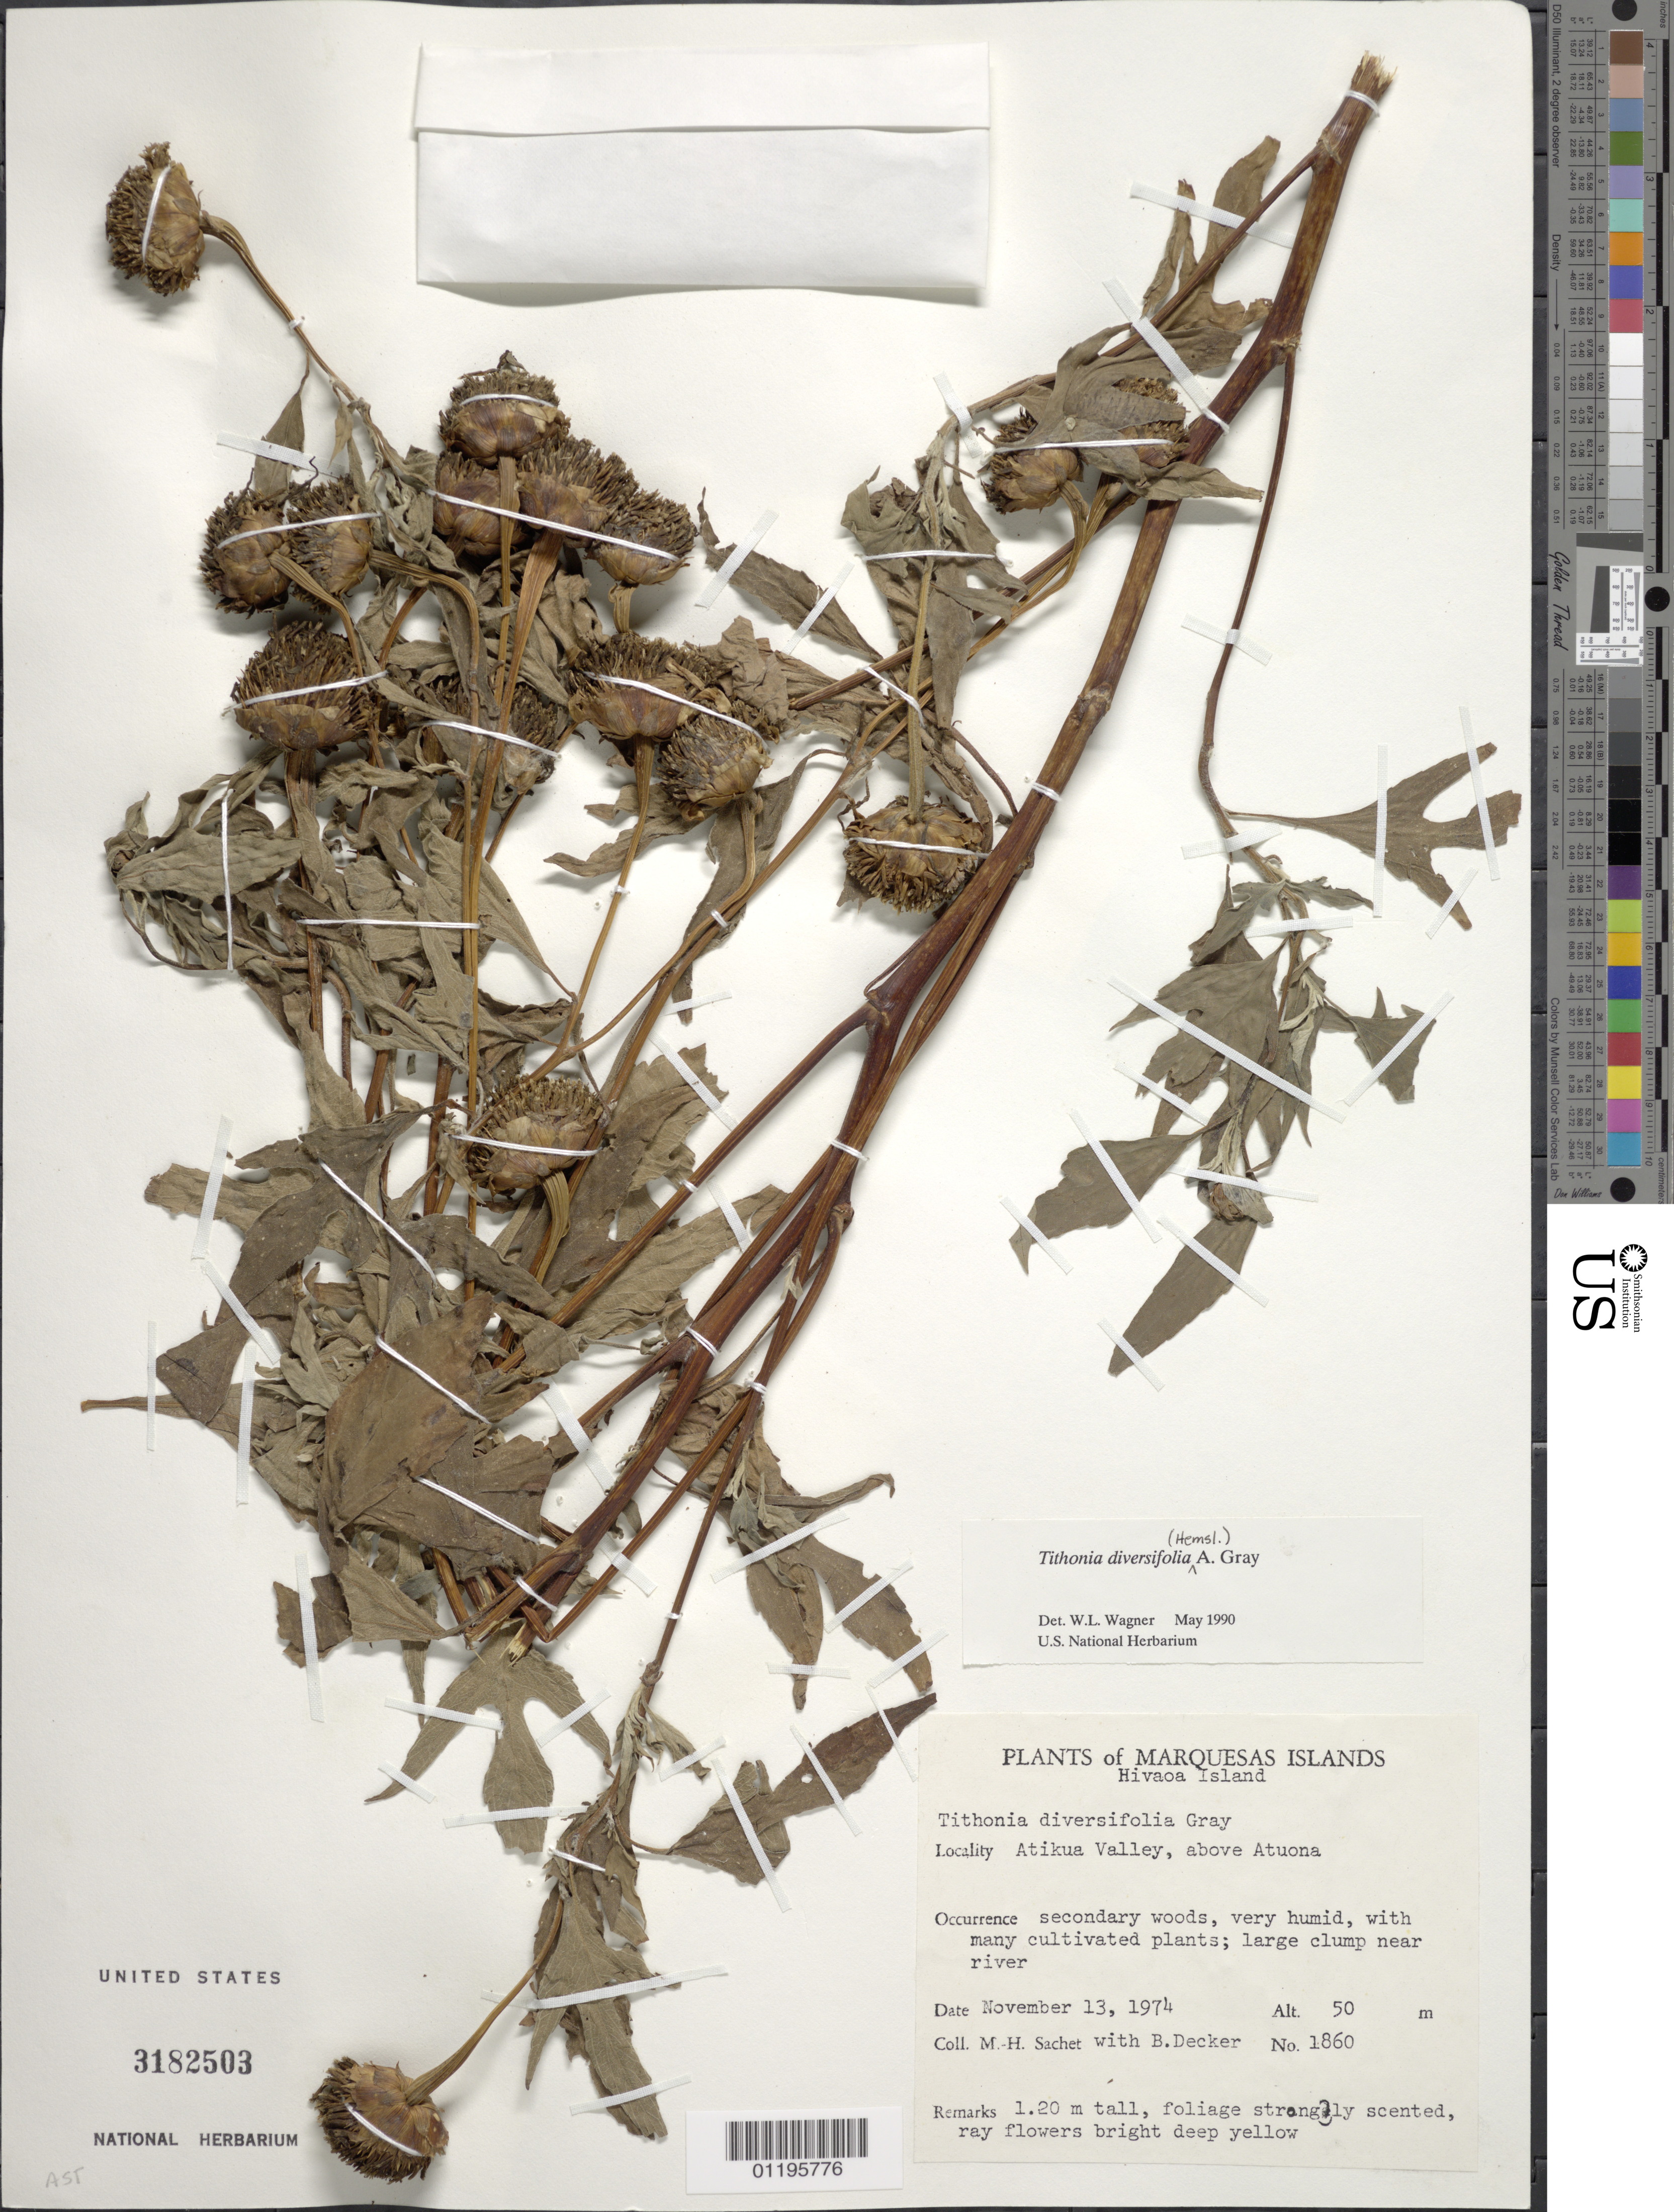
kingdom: Plantae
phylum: Tracheophyta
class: Magnoliopsida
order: Asterales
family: Asteraceae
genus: Tithonia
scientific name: Tithonia diversifolia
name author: (Hemsl.) A. Gray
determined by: Wagner, W. L., (BOT), Smithsonian Institution - National Museum of Natural History (UNITED STATES)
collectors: M.-H. Sachet & B. G. Decker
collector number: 1860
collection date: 1974-11-13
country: French Polynesia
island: Hiva Oa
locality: Atikua Valley, above Atuona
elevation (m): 50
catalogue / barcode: US 3182503